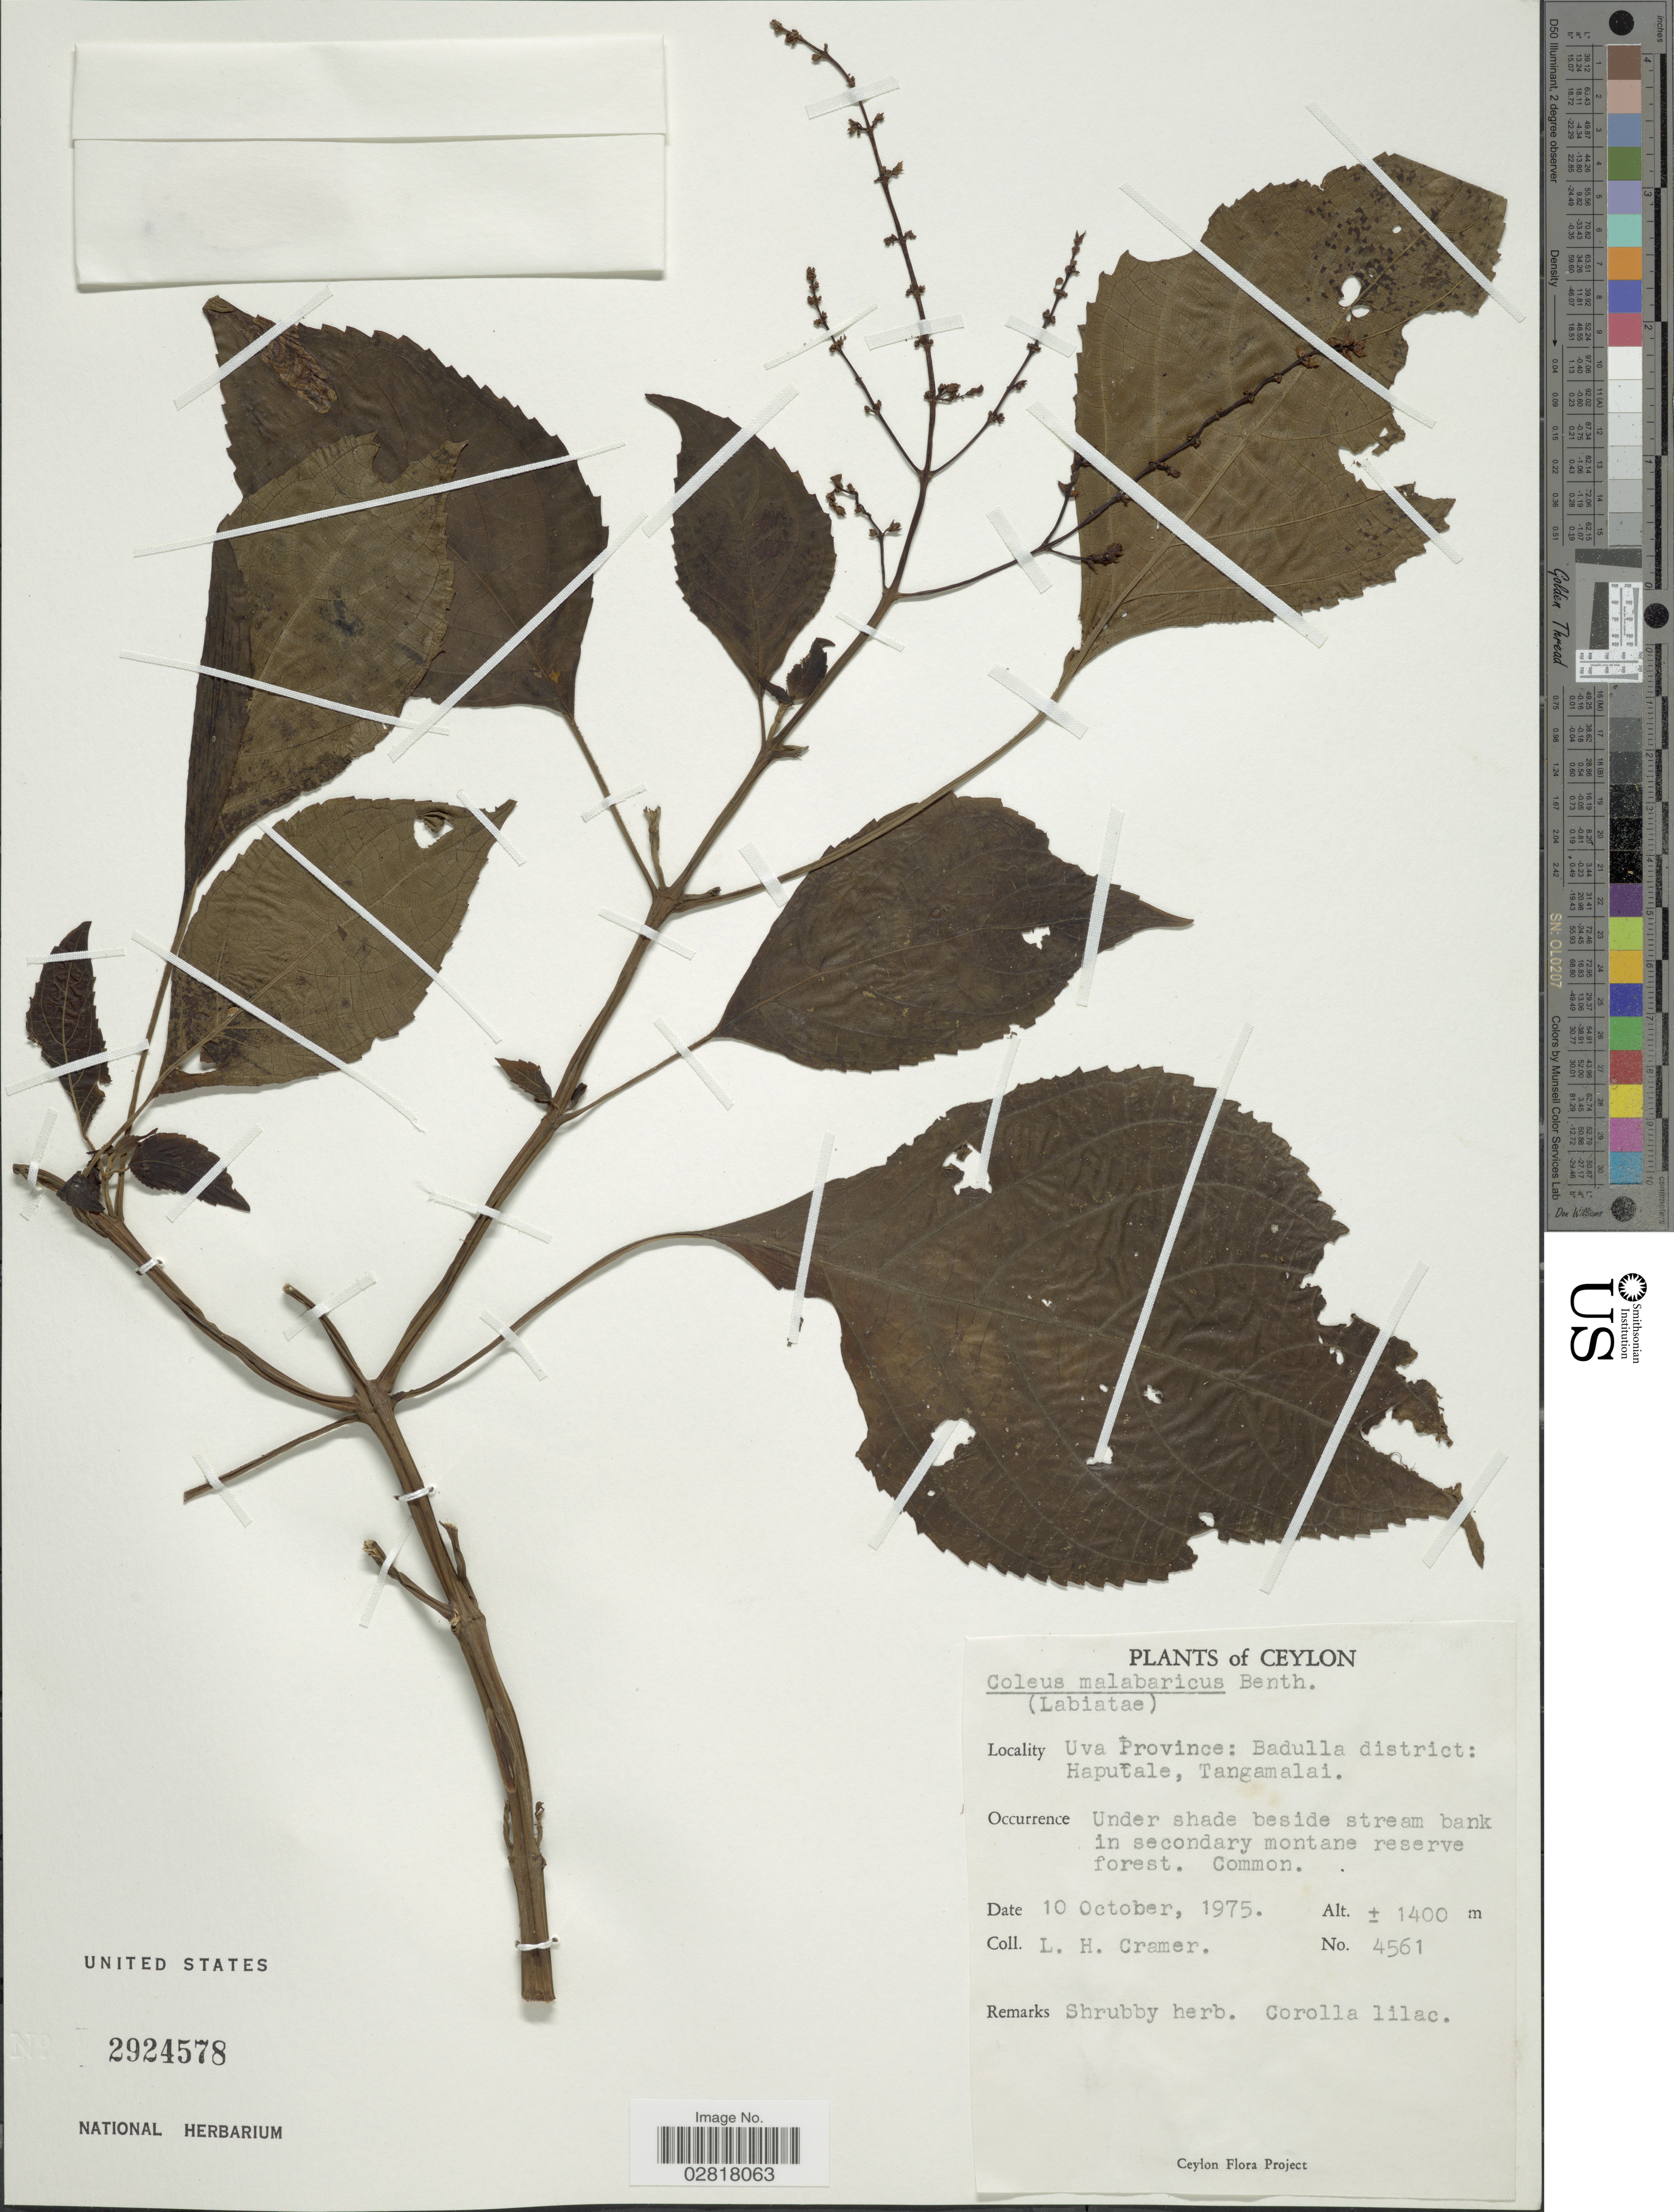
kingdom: Plantae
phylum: Tracheophyta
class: Magnoliopsida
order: Lamiales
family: Lamiaceae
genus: Plectranthus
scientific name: Plectranthus malabaricus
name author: (Benth.) R.H. Willemse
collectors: L. H. Cramer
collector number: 4561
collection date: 1975-10-10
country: Sri Lanka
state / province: Uva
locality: Ceylon, Badulla district: Haputale, Tangamalai.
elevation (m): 1400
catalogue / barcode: US 2924578